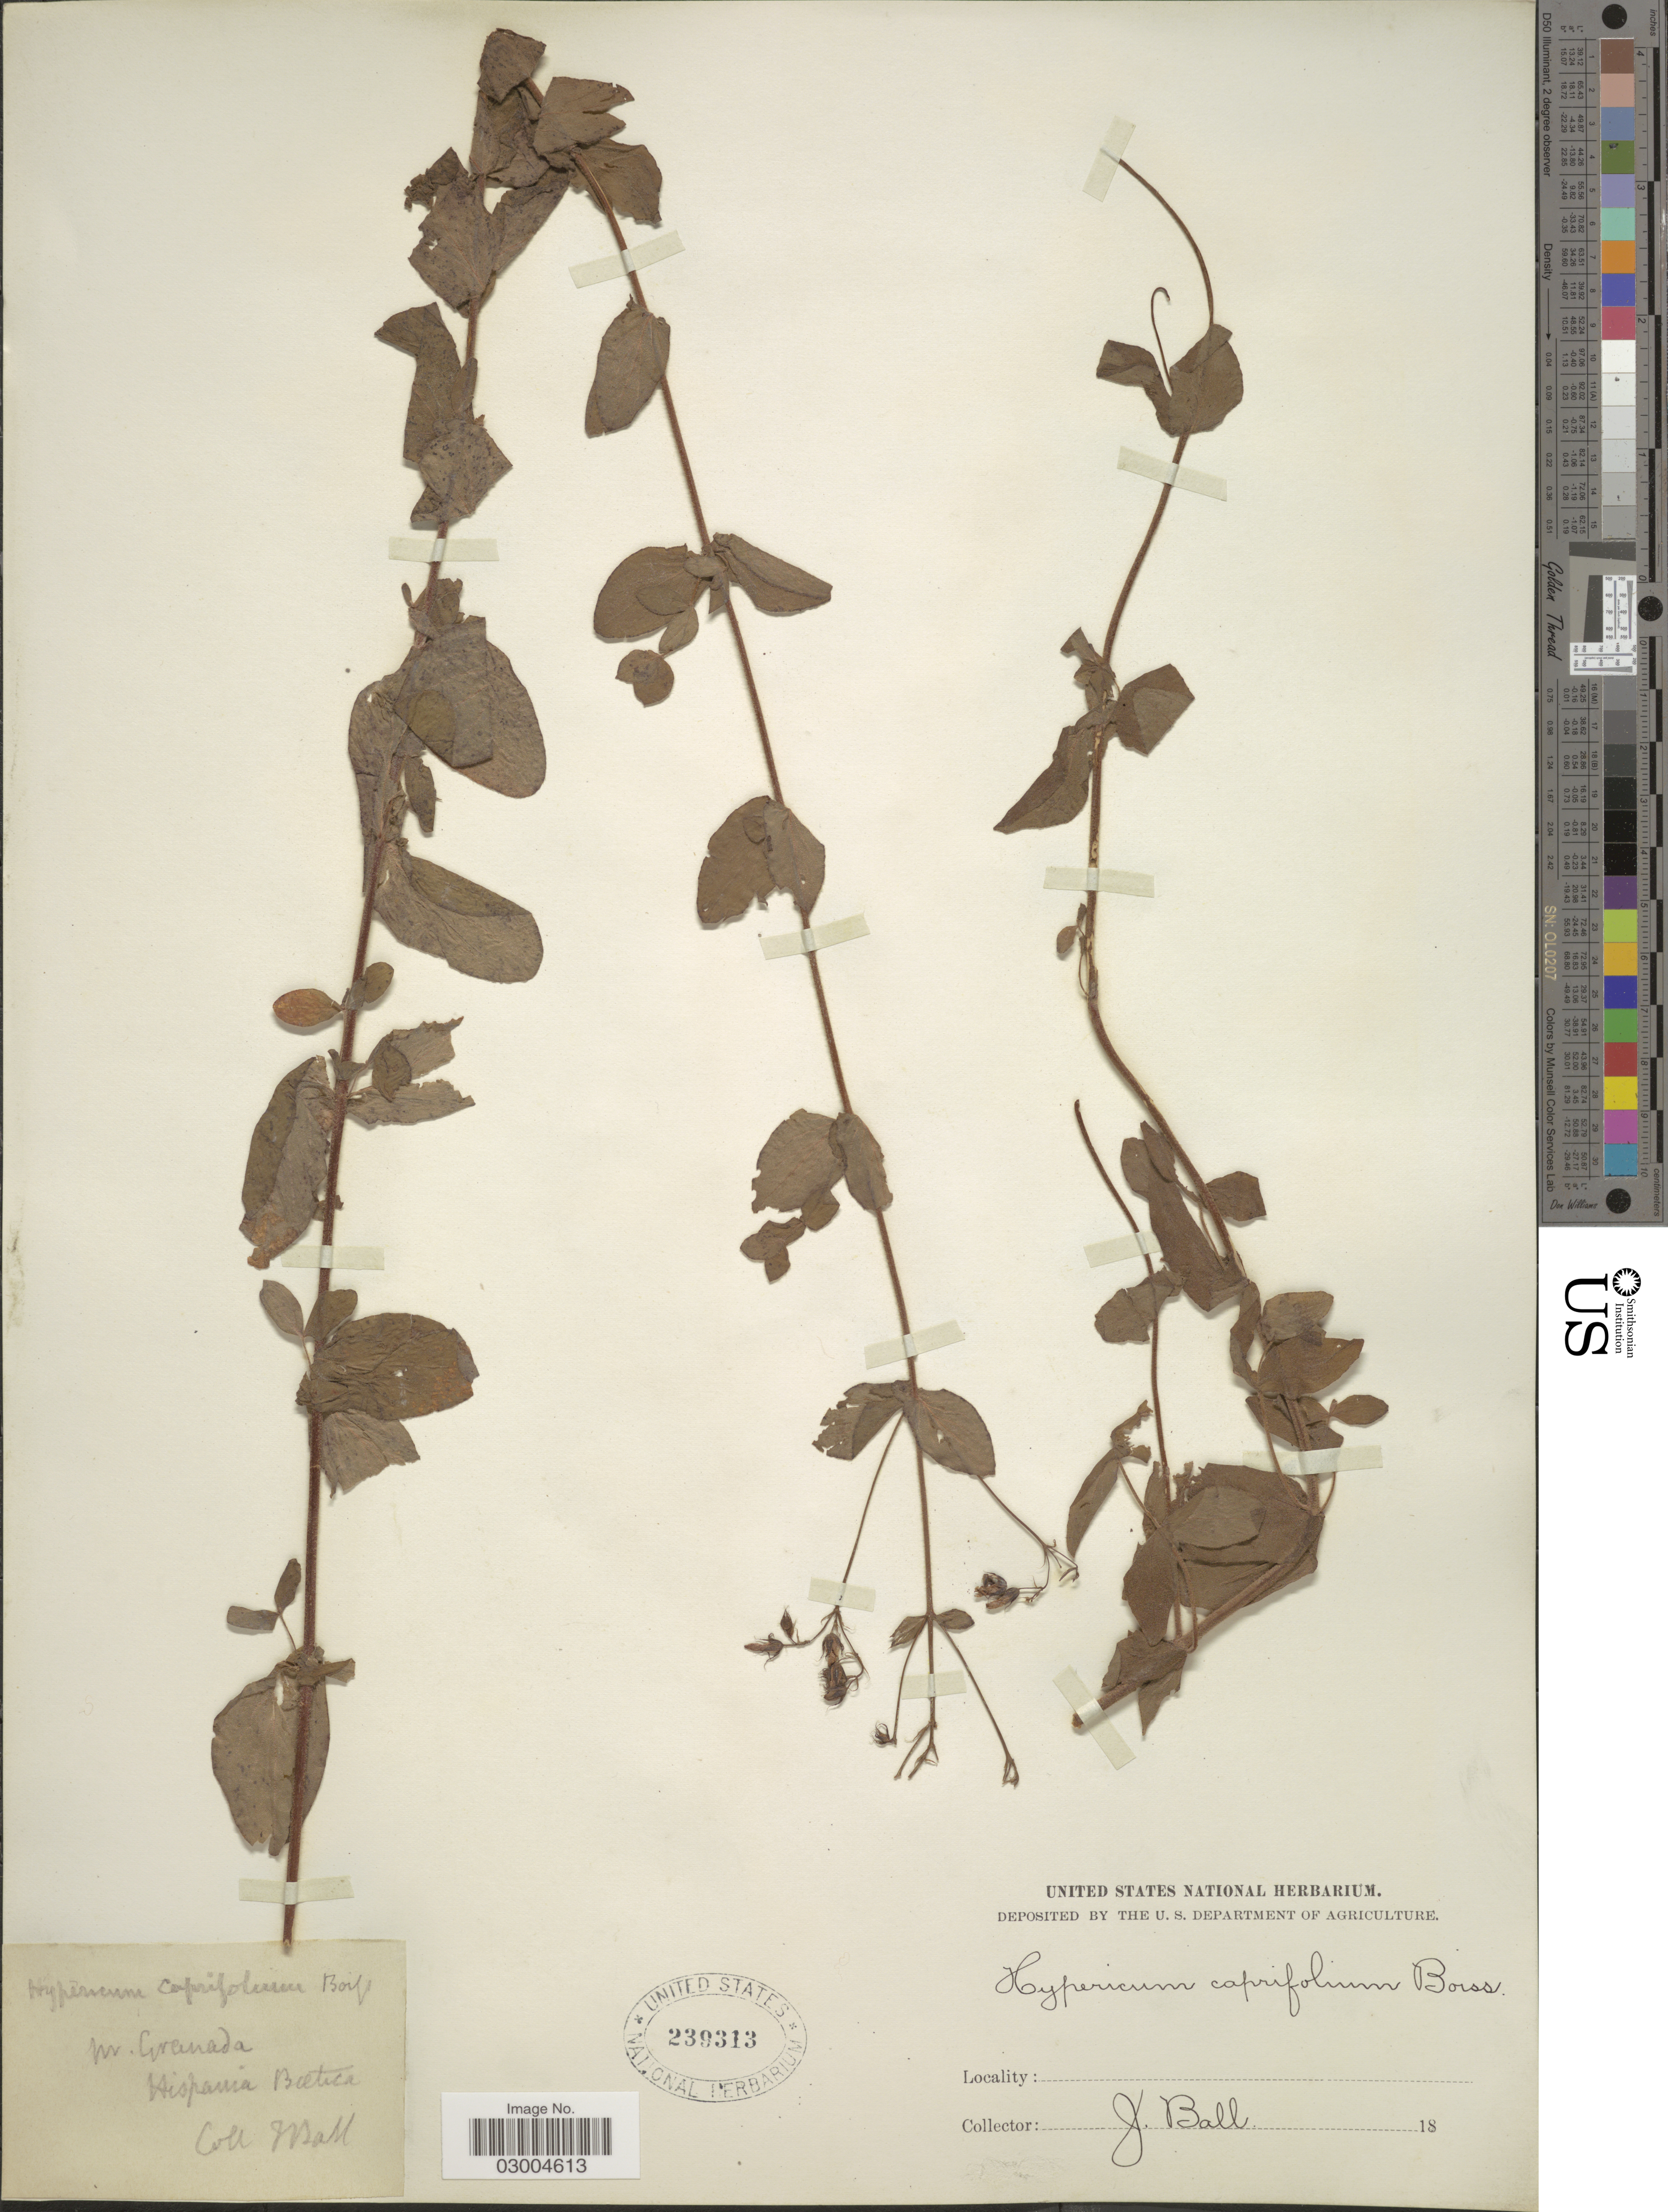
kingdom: Plantae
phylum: Tracheophyta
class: Magnoliopsida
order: Malpighiales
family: Hypericaceae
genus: Hypericum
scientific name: Hypericum caprifolium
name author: Boiss.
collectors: J. Ball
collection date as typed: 18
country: Spain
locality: Pr. Granada. Hispania Batica.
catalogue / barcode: US 239313